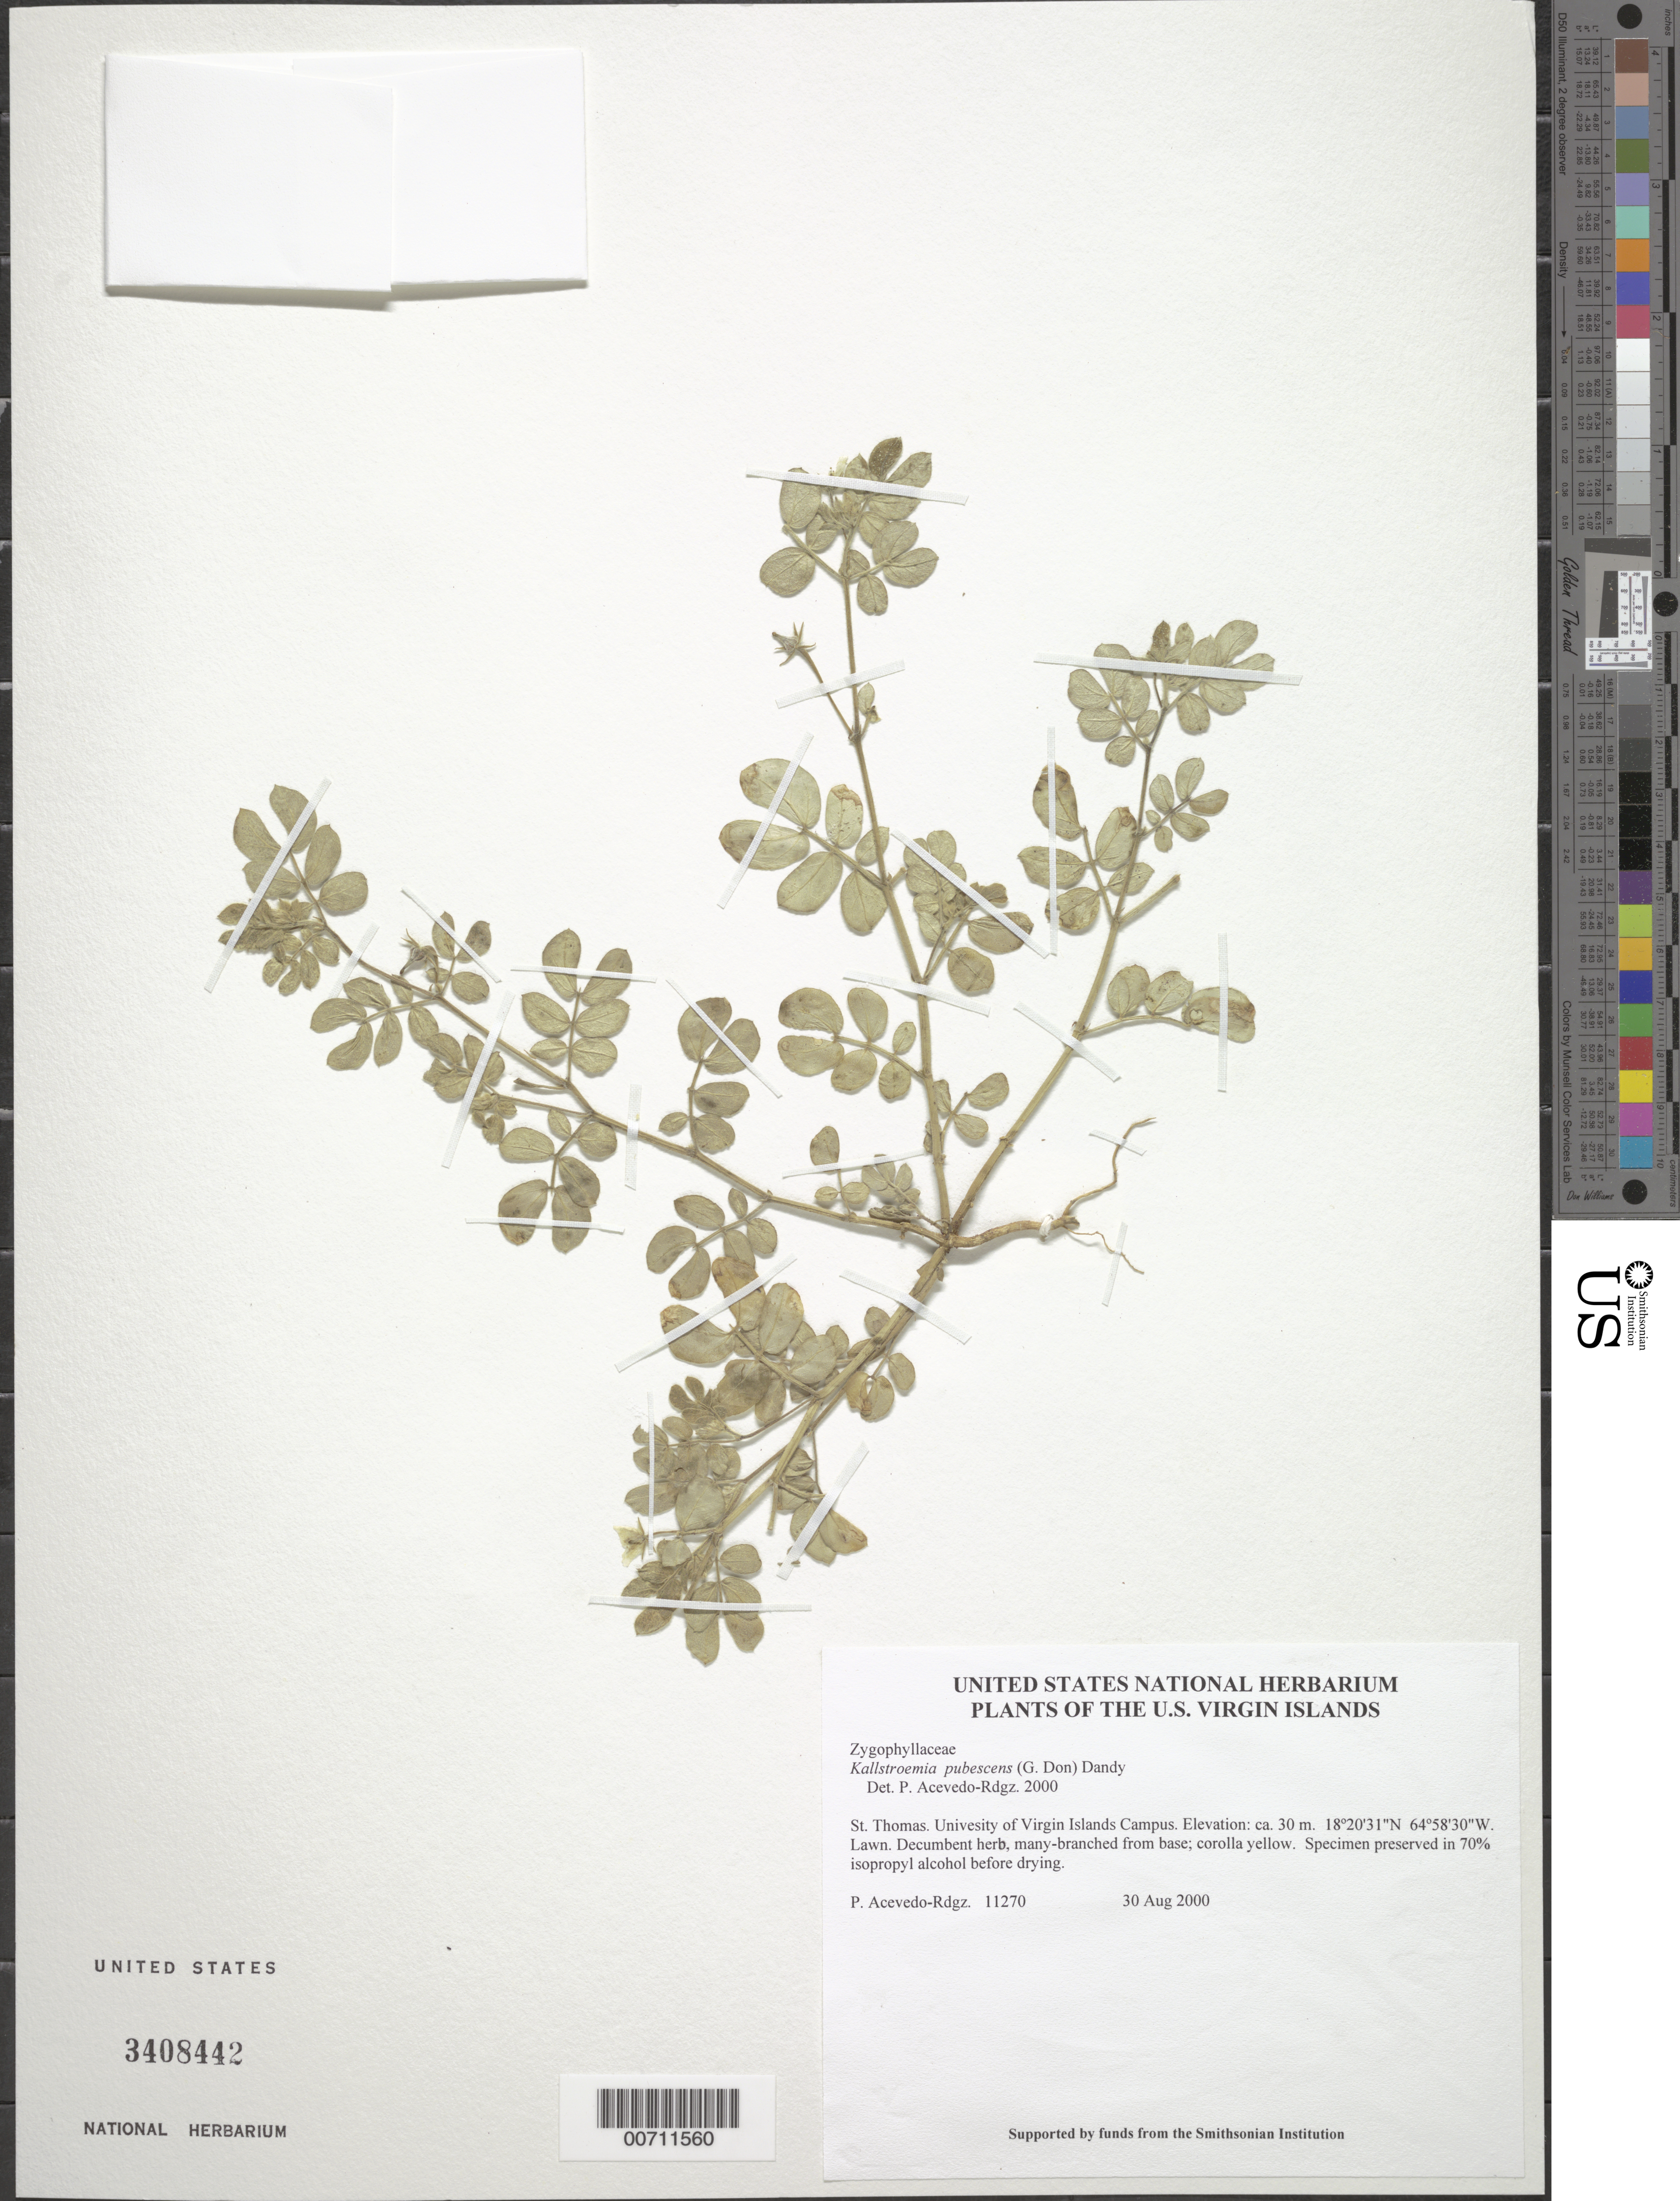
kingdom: Plantae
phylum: Tracheophyta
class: Magnoliopsida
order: Zygophyllales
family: Zygophyllaceae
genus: Kallstroemia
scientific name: Kallstroemia pubescens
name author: (G. Don) Dandy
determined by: Acevedo-Rodríguez, P., (BOT), Smithsonian Institution - National Museum of Natural History (UNITED STATES)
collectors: P. Acevedo-Rodr.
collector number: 11270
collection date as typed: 30 Aug 2000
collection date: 2000-08-30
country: U.S. Virgin Islands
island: St. Thomas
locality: Univesity of Virgin Islands Campus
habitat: Lawn.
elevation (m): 30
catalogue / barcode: US 3408442